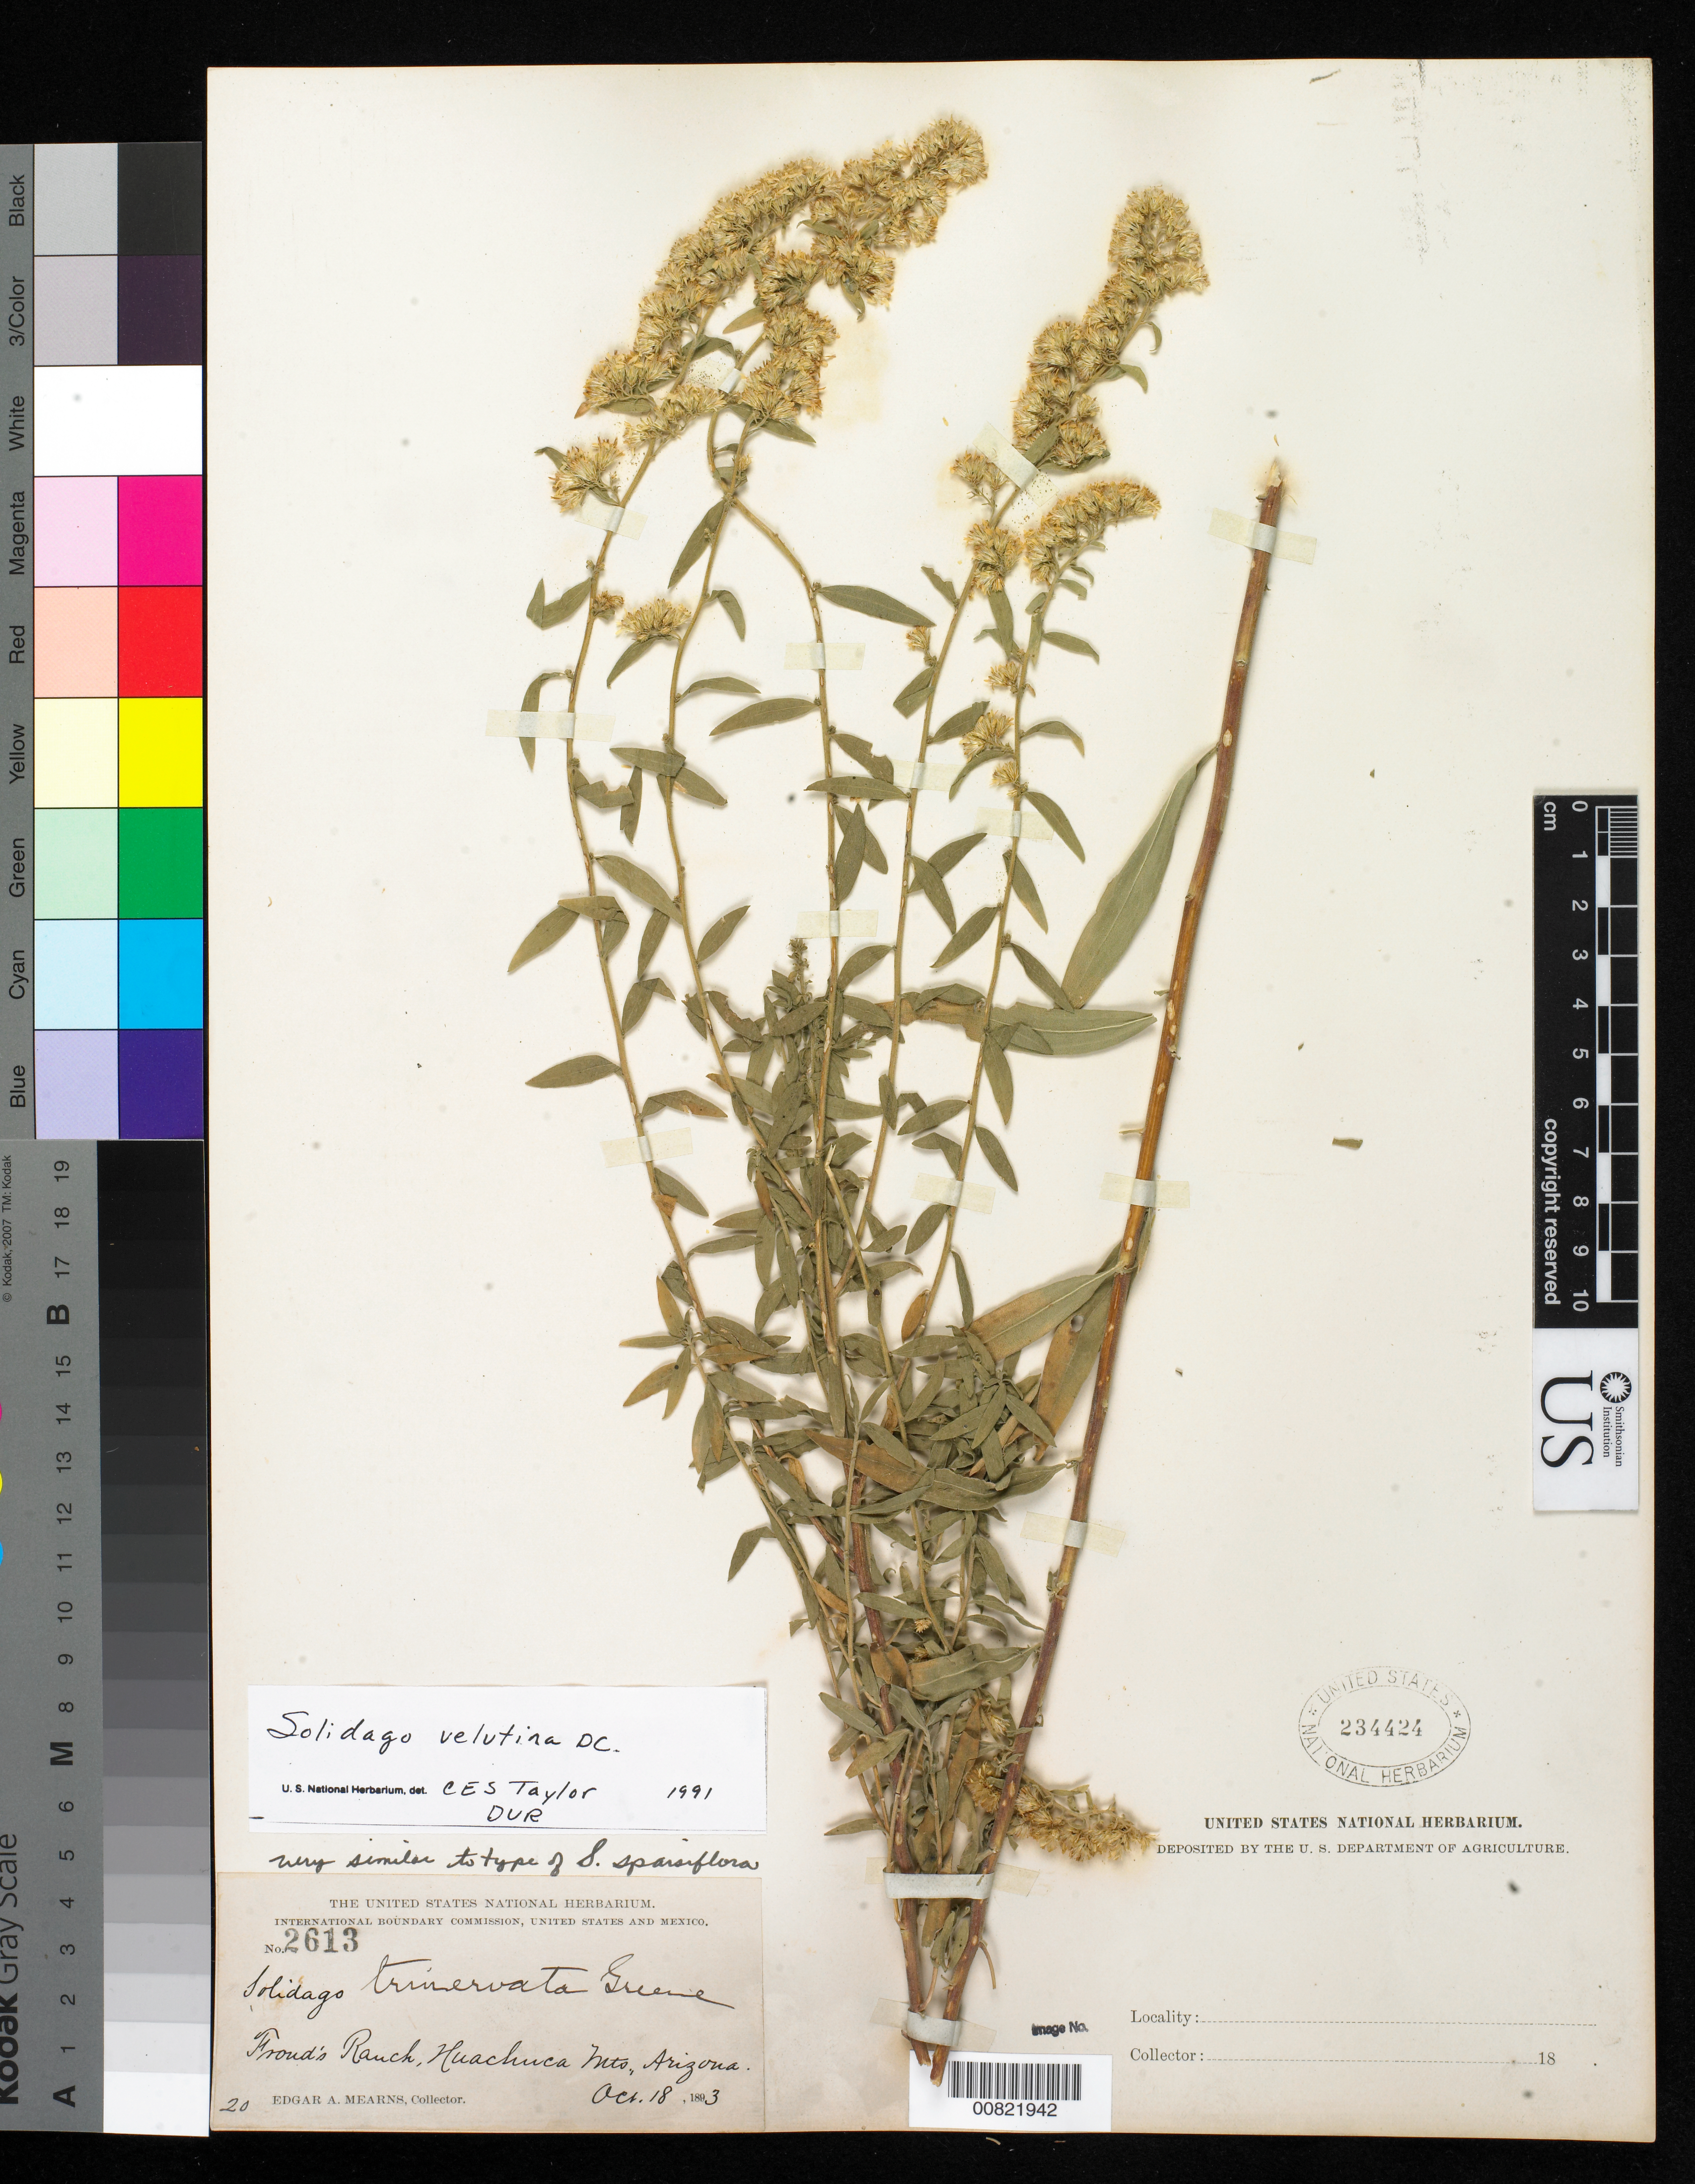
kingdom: Plantae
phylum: Tracheophyta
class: Magnoliopsida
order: Asterales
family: Asteraceae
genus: Solidago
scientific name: Solidago velutina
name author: DC.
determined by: Taylor, Charlotte M.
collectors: E. A. Mearns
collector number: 2613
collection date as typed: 18 Oct 1893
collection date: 1893-10-18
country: United States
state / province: Arizona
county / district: Cochise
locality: Froud's Ranch, Huachuca Mts.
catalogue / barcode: US 234424